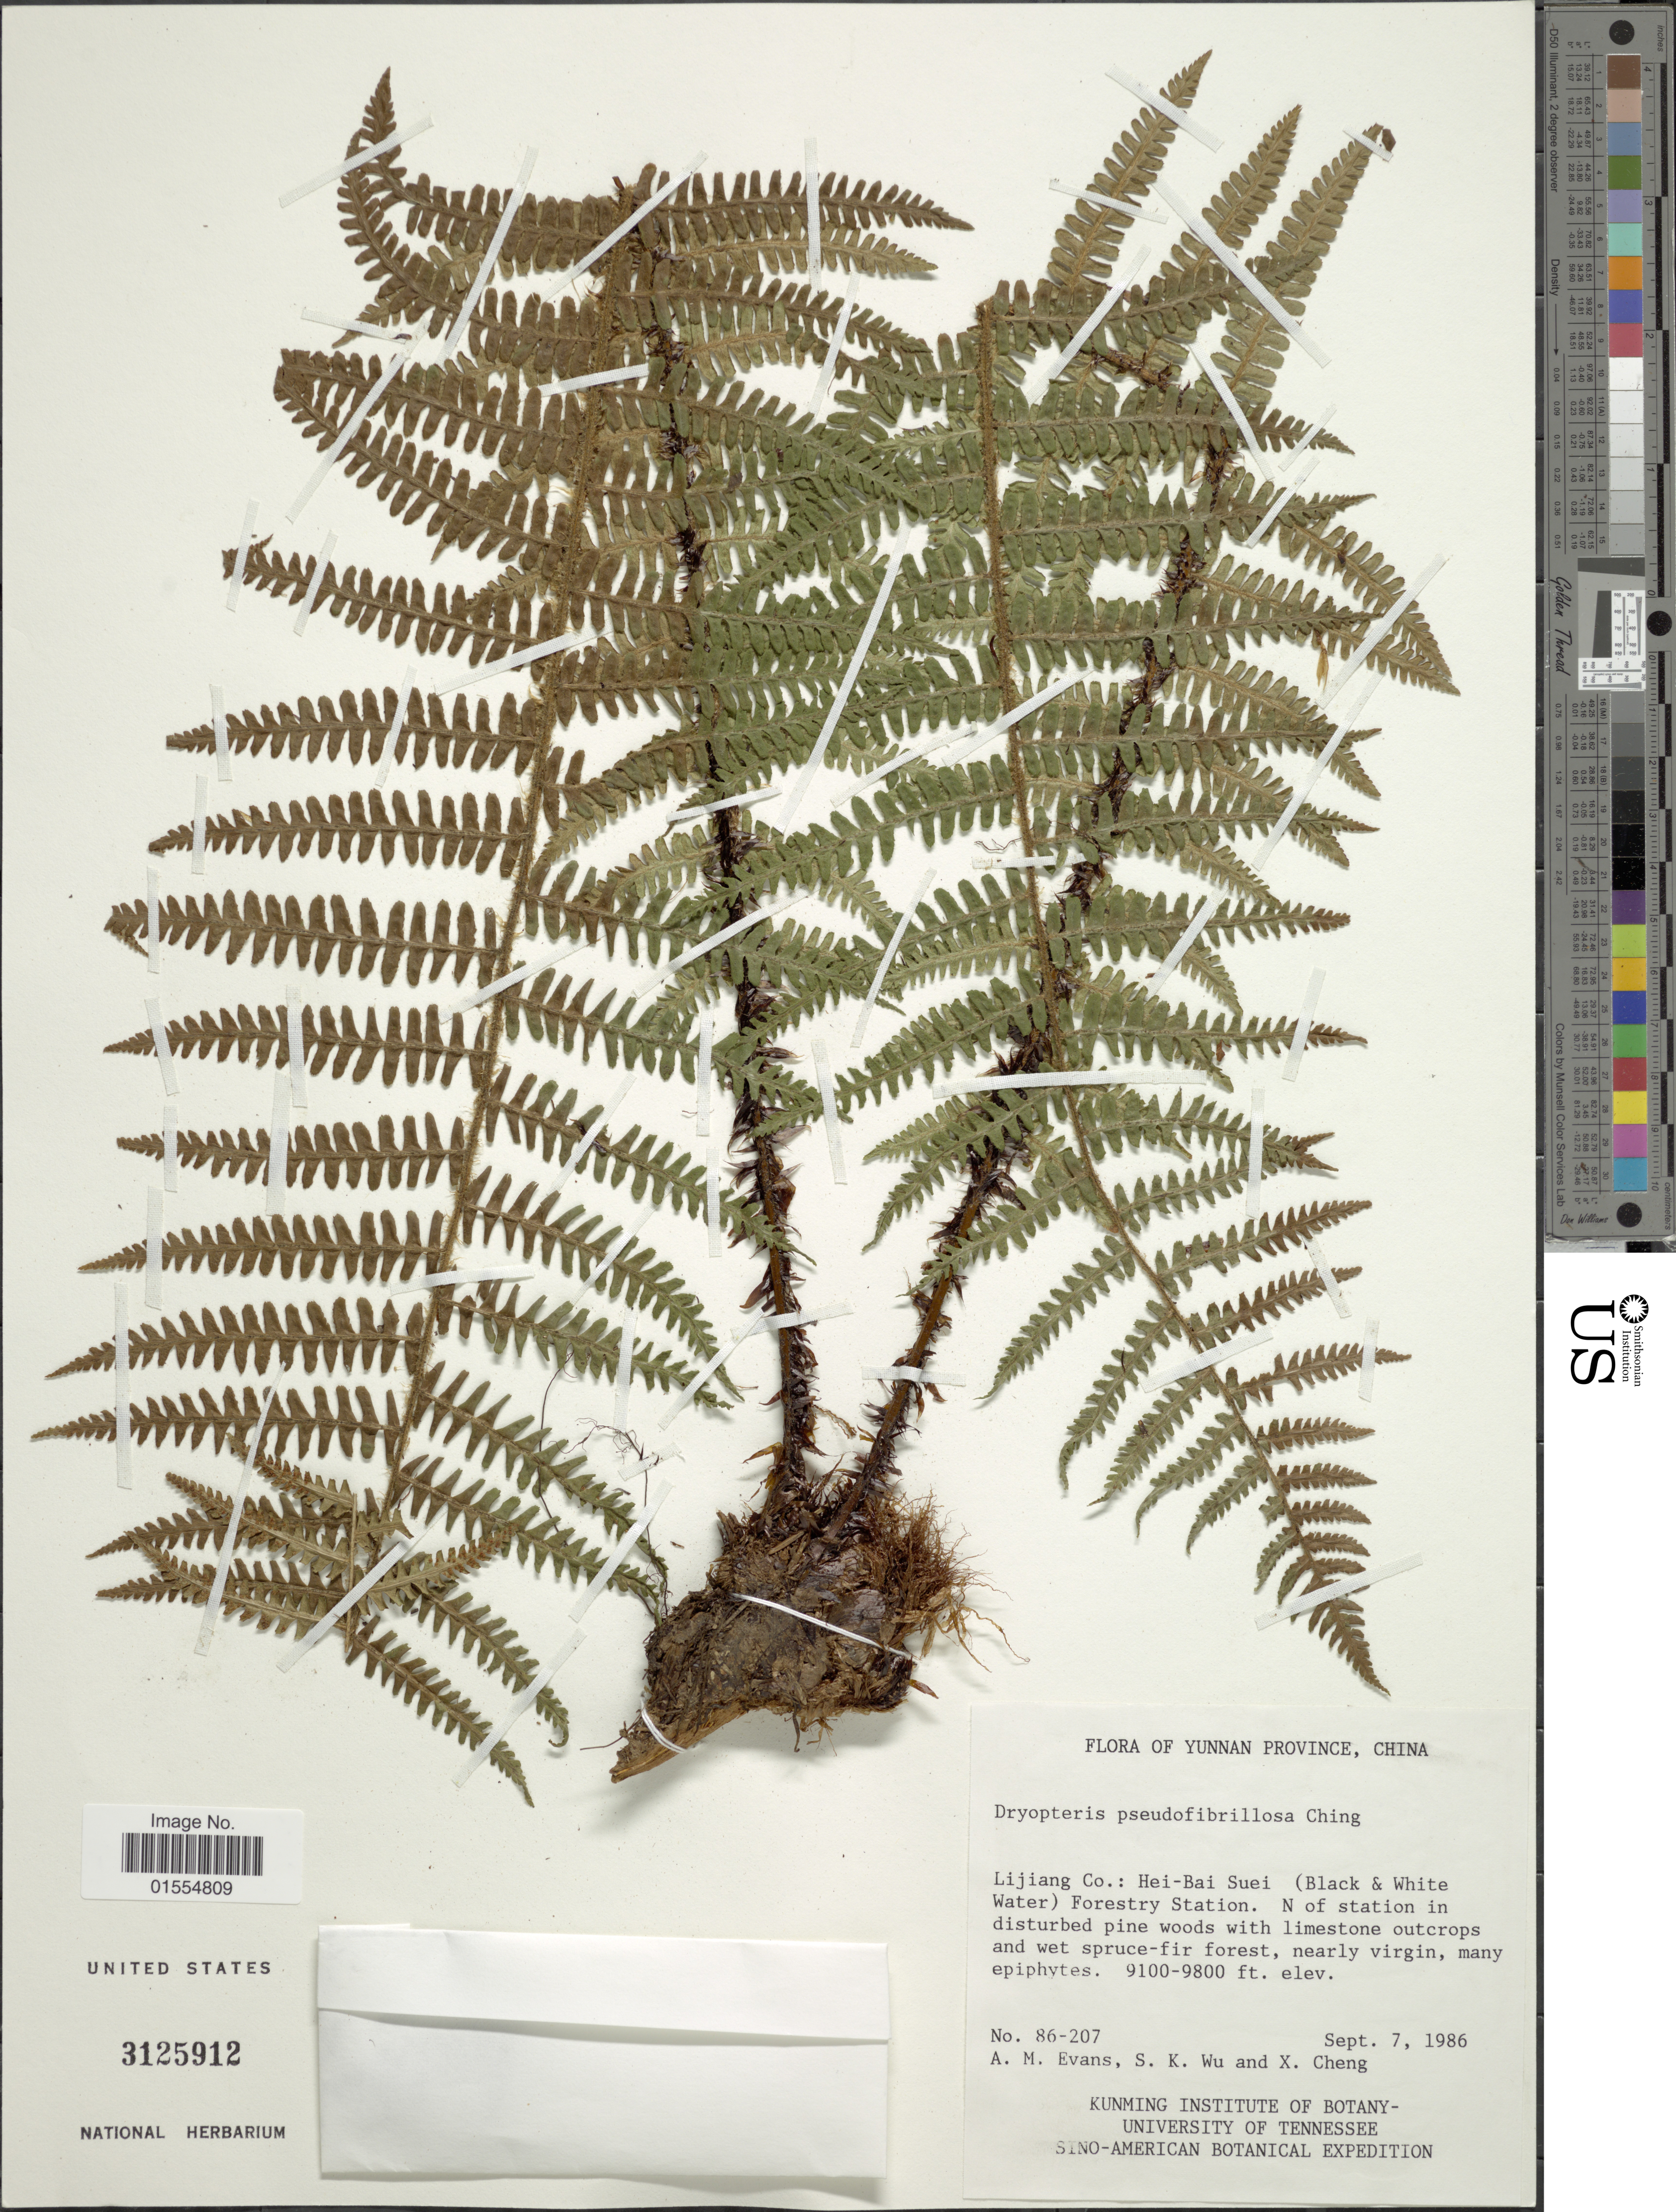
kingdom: Plantae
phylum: Tracheophyta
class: Polypodiopsida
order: Polypodiales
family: Dryopteridaceae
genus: Dryopteris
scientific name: Dryopteris pseudofibrillosa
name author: Ching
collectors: A. M. Evans, S. K. Wu & X. Cheng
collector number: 86-207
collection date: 1986-09-07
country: China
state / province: Yunnan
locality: Yunnan Province, China, Lijiang Co.: Hei-Bai Suei (Black & White Water) Forestry Station, N of station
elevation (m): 2774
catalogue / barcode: US 3125912